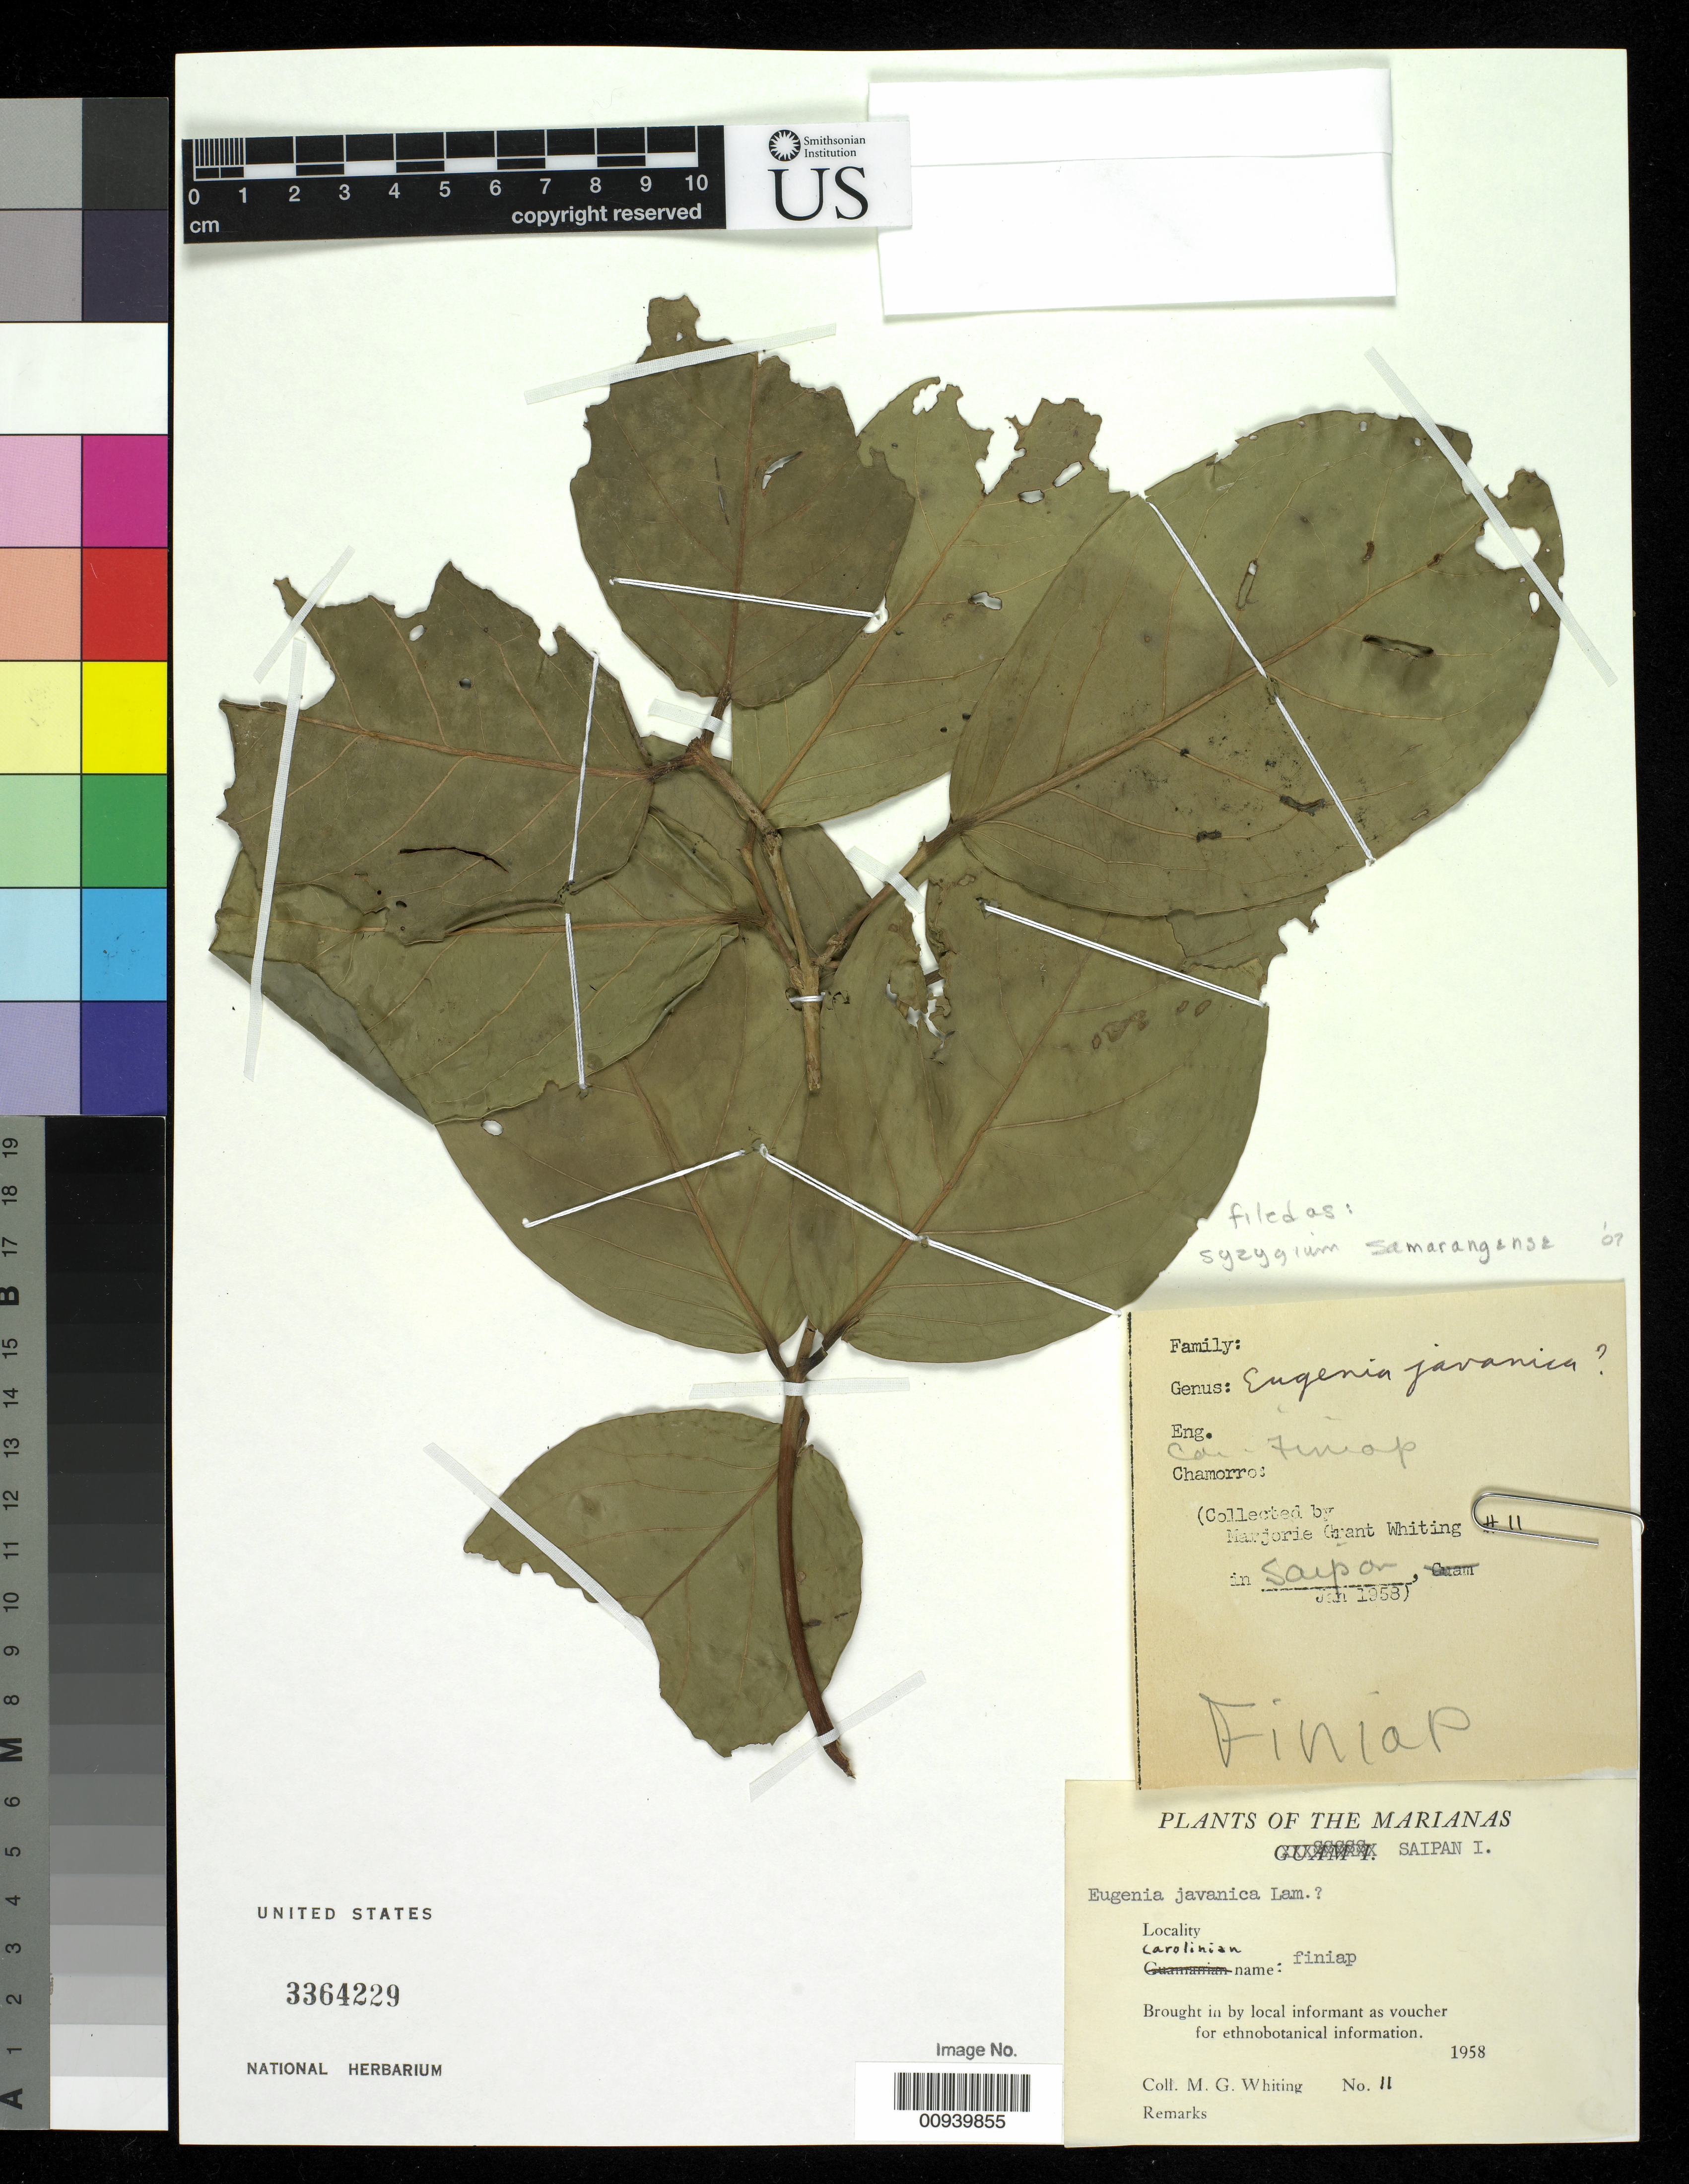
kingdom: Plantae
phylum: Tracheophyta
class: Magnoliopsida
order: Myrtales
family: Myrtaceae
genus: Syzygium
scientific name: Syzygium samarangense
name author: (Blume) Merr. & L.M. Perry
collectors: M. Whiting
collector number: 11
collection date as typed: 1958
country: Northern Mariana Islands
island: Saipan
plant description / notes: Cited by Byng et al., Phytotaxa 427(2): 124. 2019.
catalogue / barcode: US 3364229